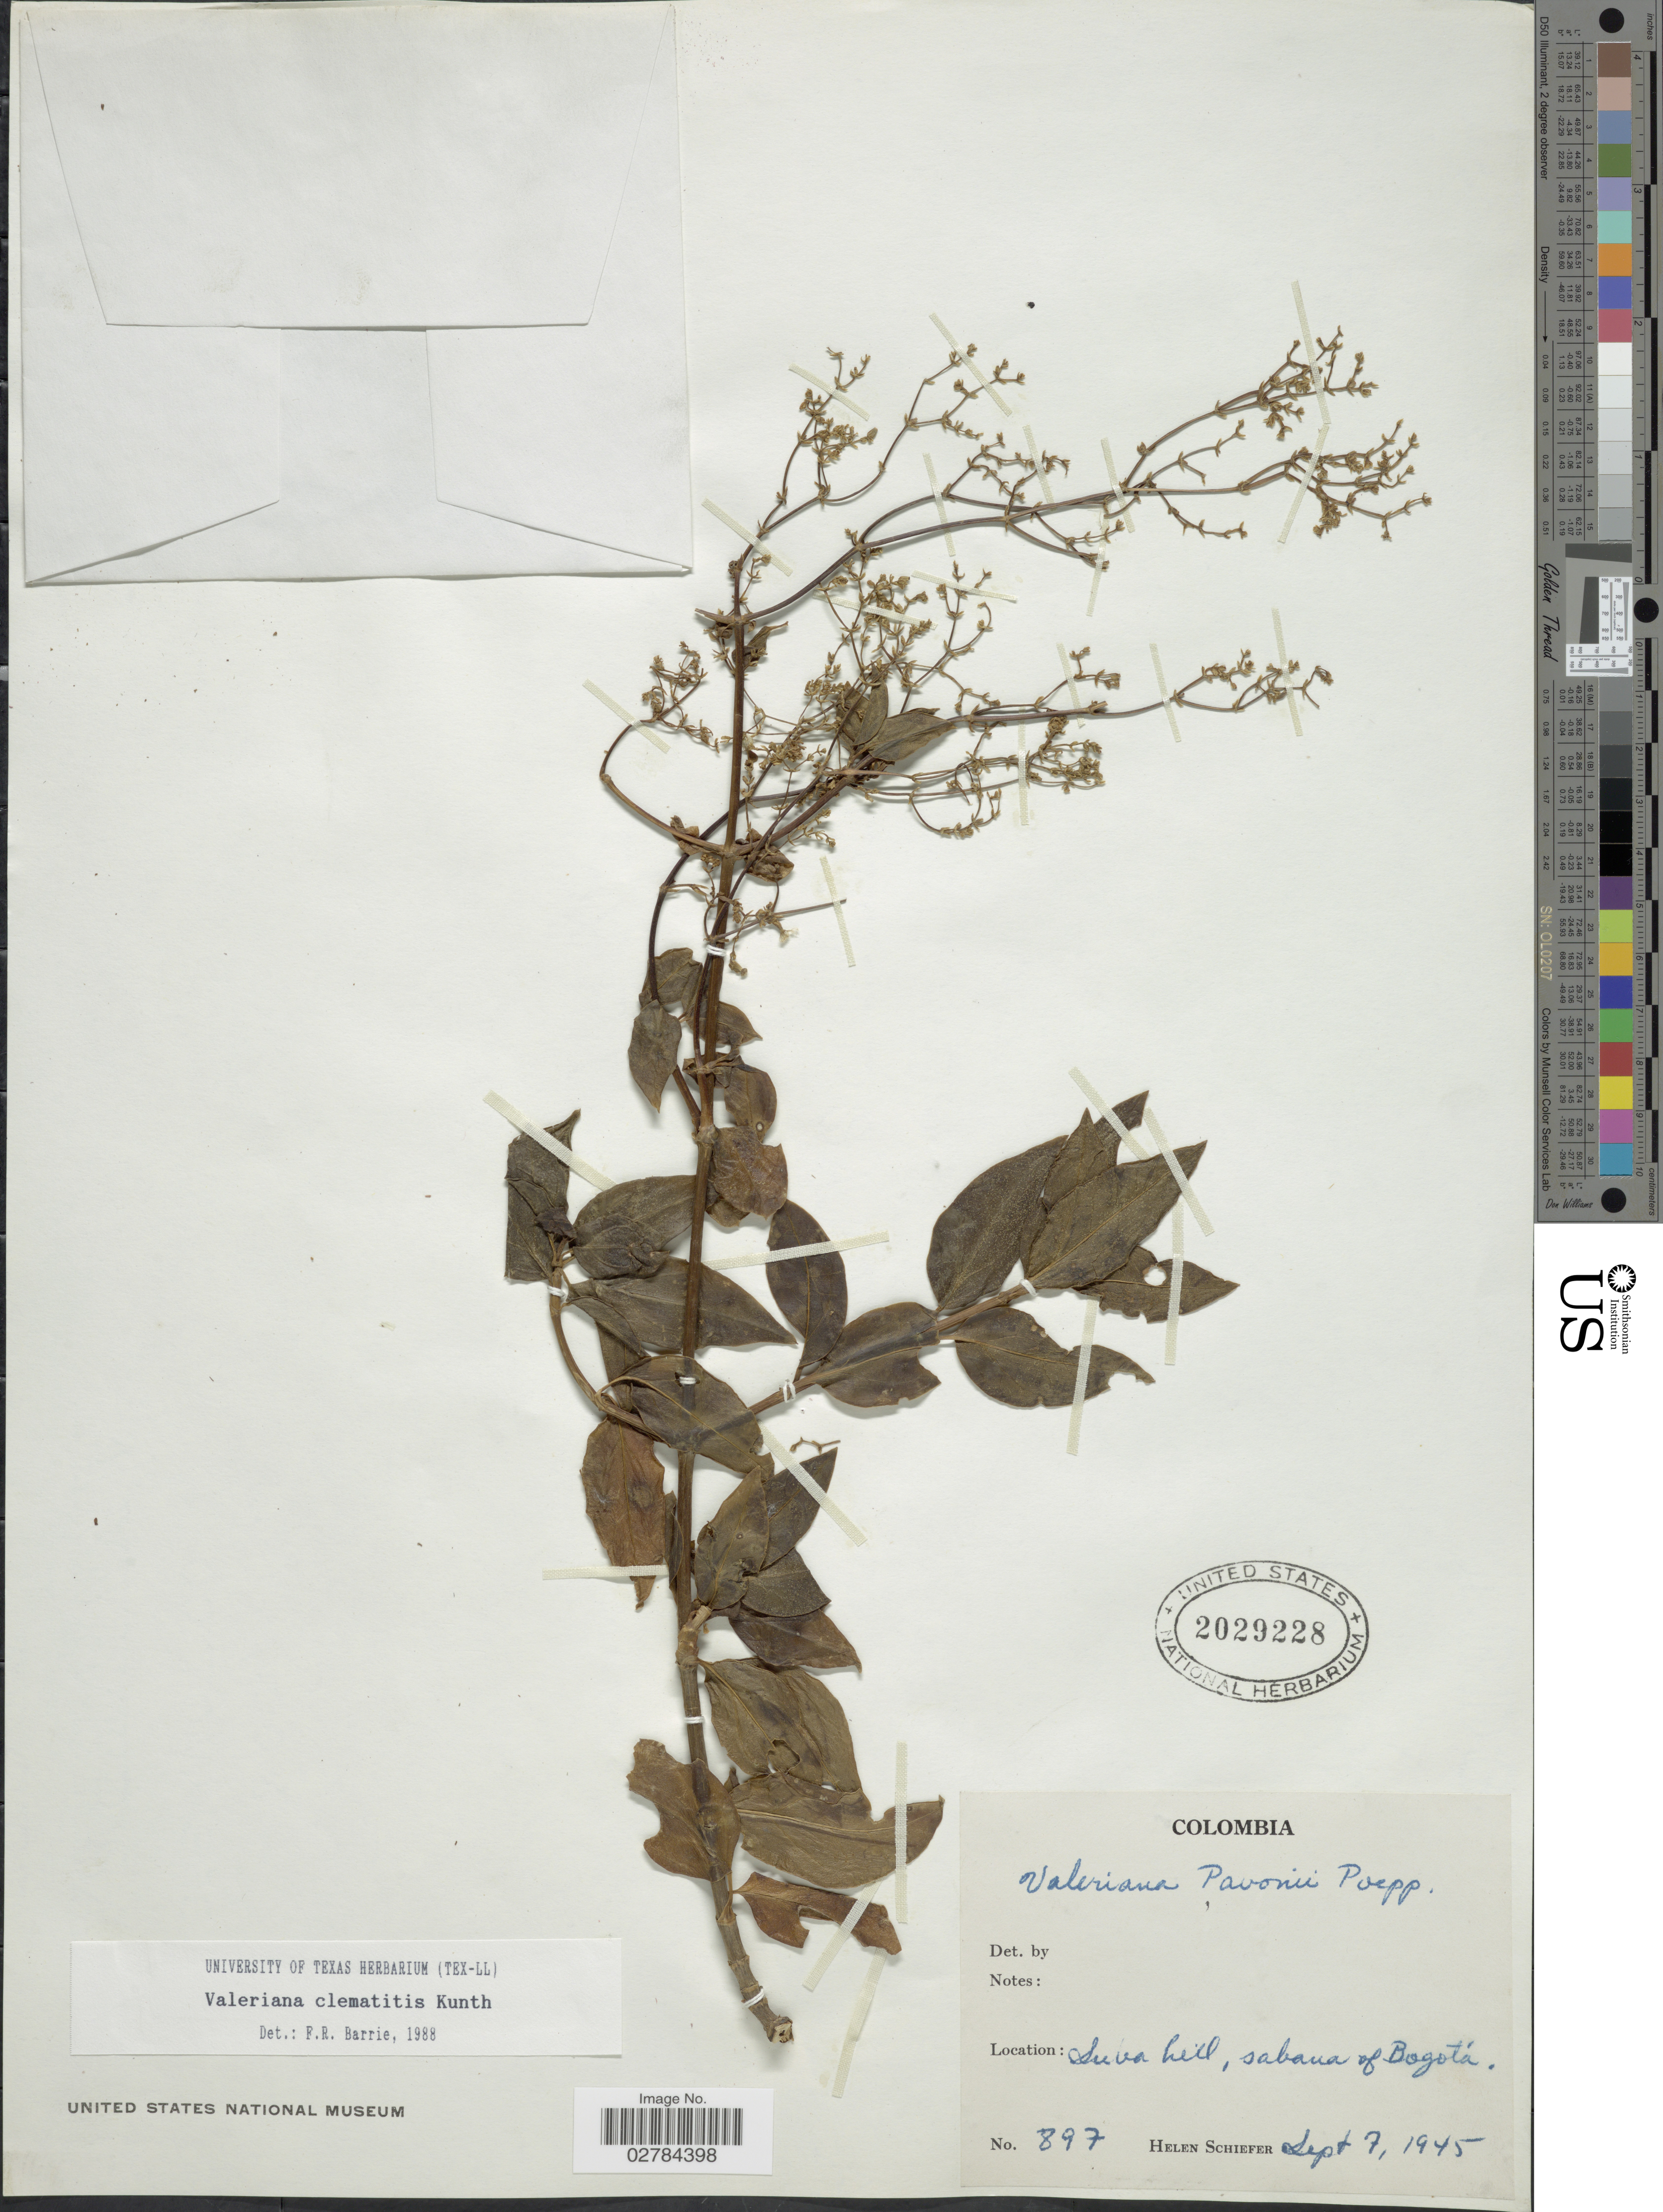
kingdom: Plantae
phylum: Tracheophyta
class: Magnoliopsida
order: Dipsacales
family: Caprifoliaceae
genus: Valeriana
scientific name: Valeriana clematitis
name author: Kunth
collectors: H. Schiefer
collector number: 897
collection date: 1945-09-07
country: Colombia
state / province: Bogota D.C.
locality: Suba hill, sabana of Bogotá.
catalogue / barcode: US 2029228